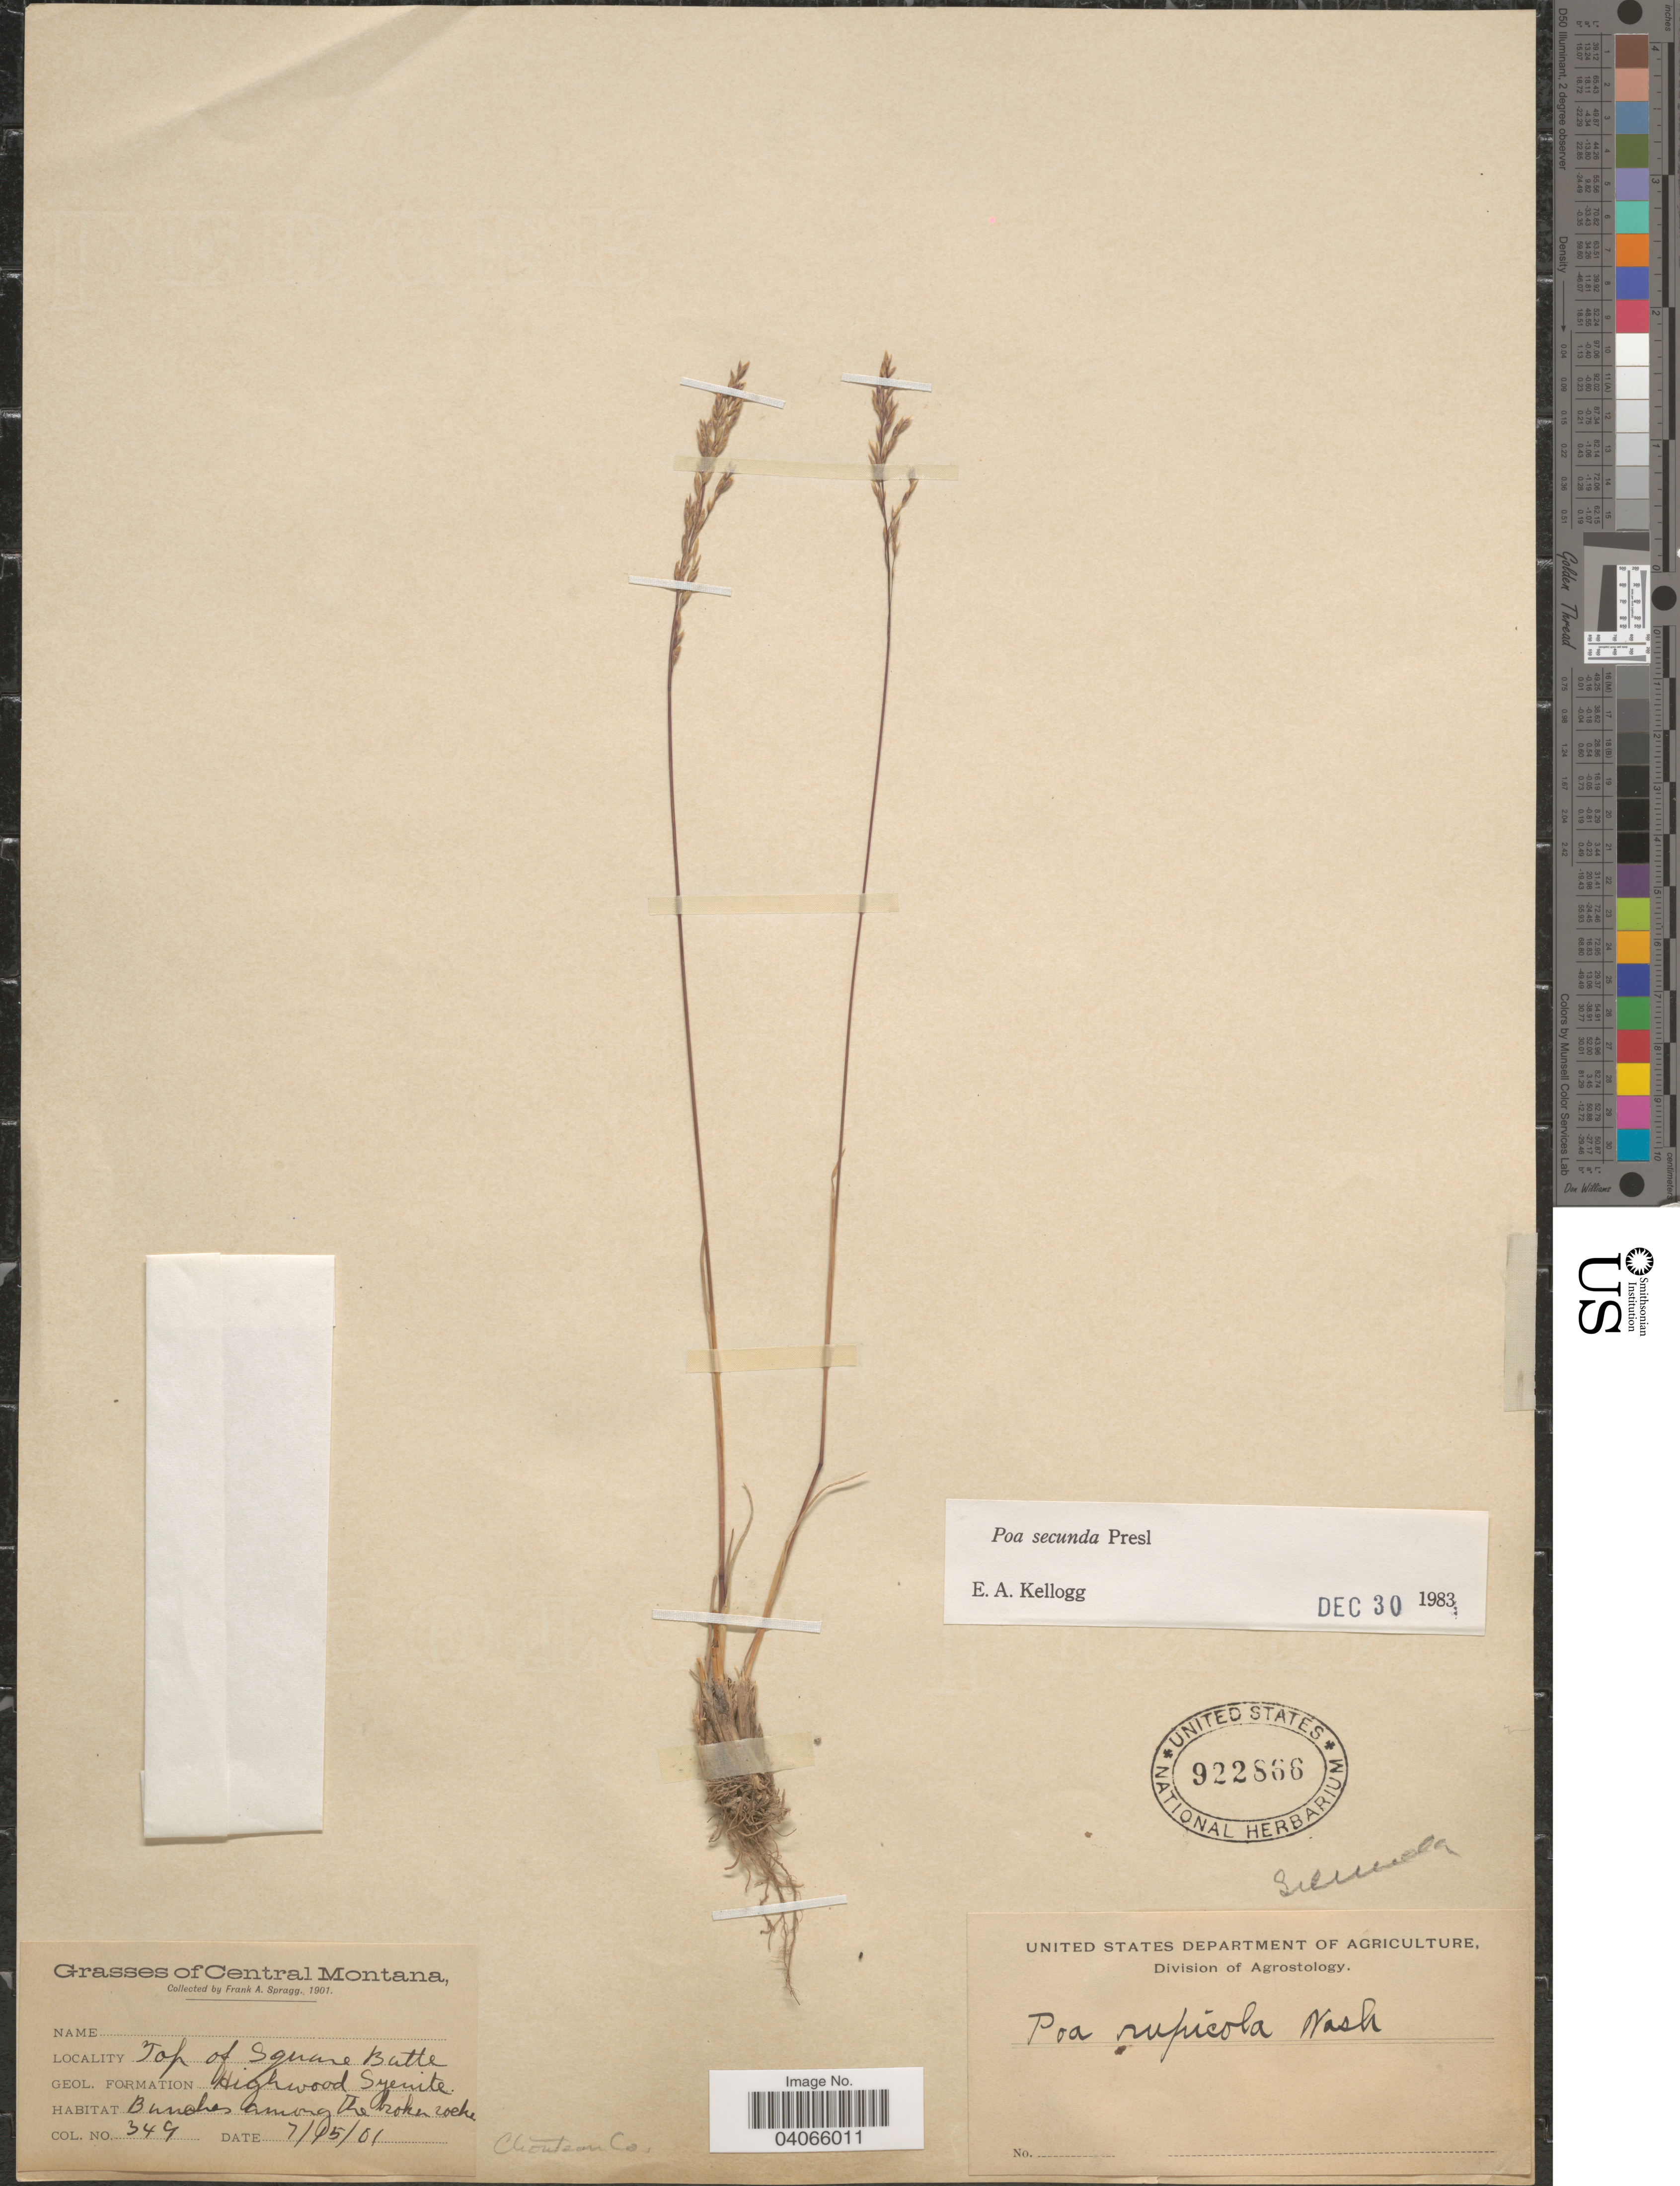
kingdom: Plantae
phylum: Tracheophyta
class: Liliopsida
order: Poales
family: Poaceae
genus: Poa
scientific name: Poa secunda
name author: J. Presl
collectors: F. Spragg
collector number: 349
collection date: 1901-07-15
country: United States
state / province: Montana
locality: Central Montana. Top of Square Butte. Geol. Formation Highwood Syenite. Chouteau Co.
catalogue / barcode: US 922866